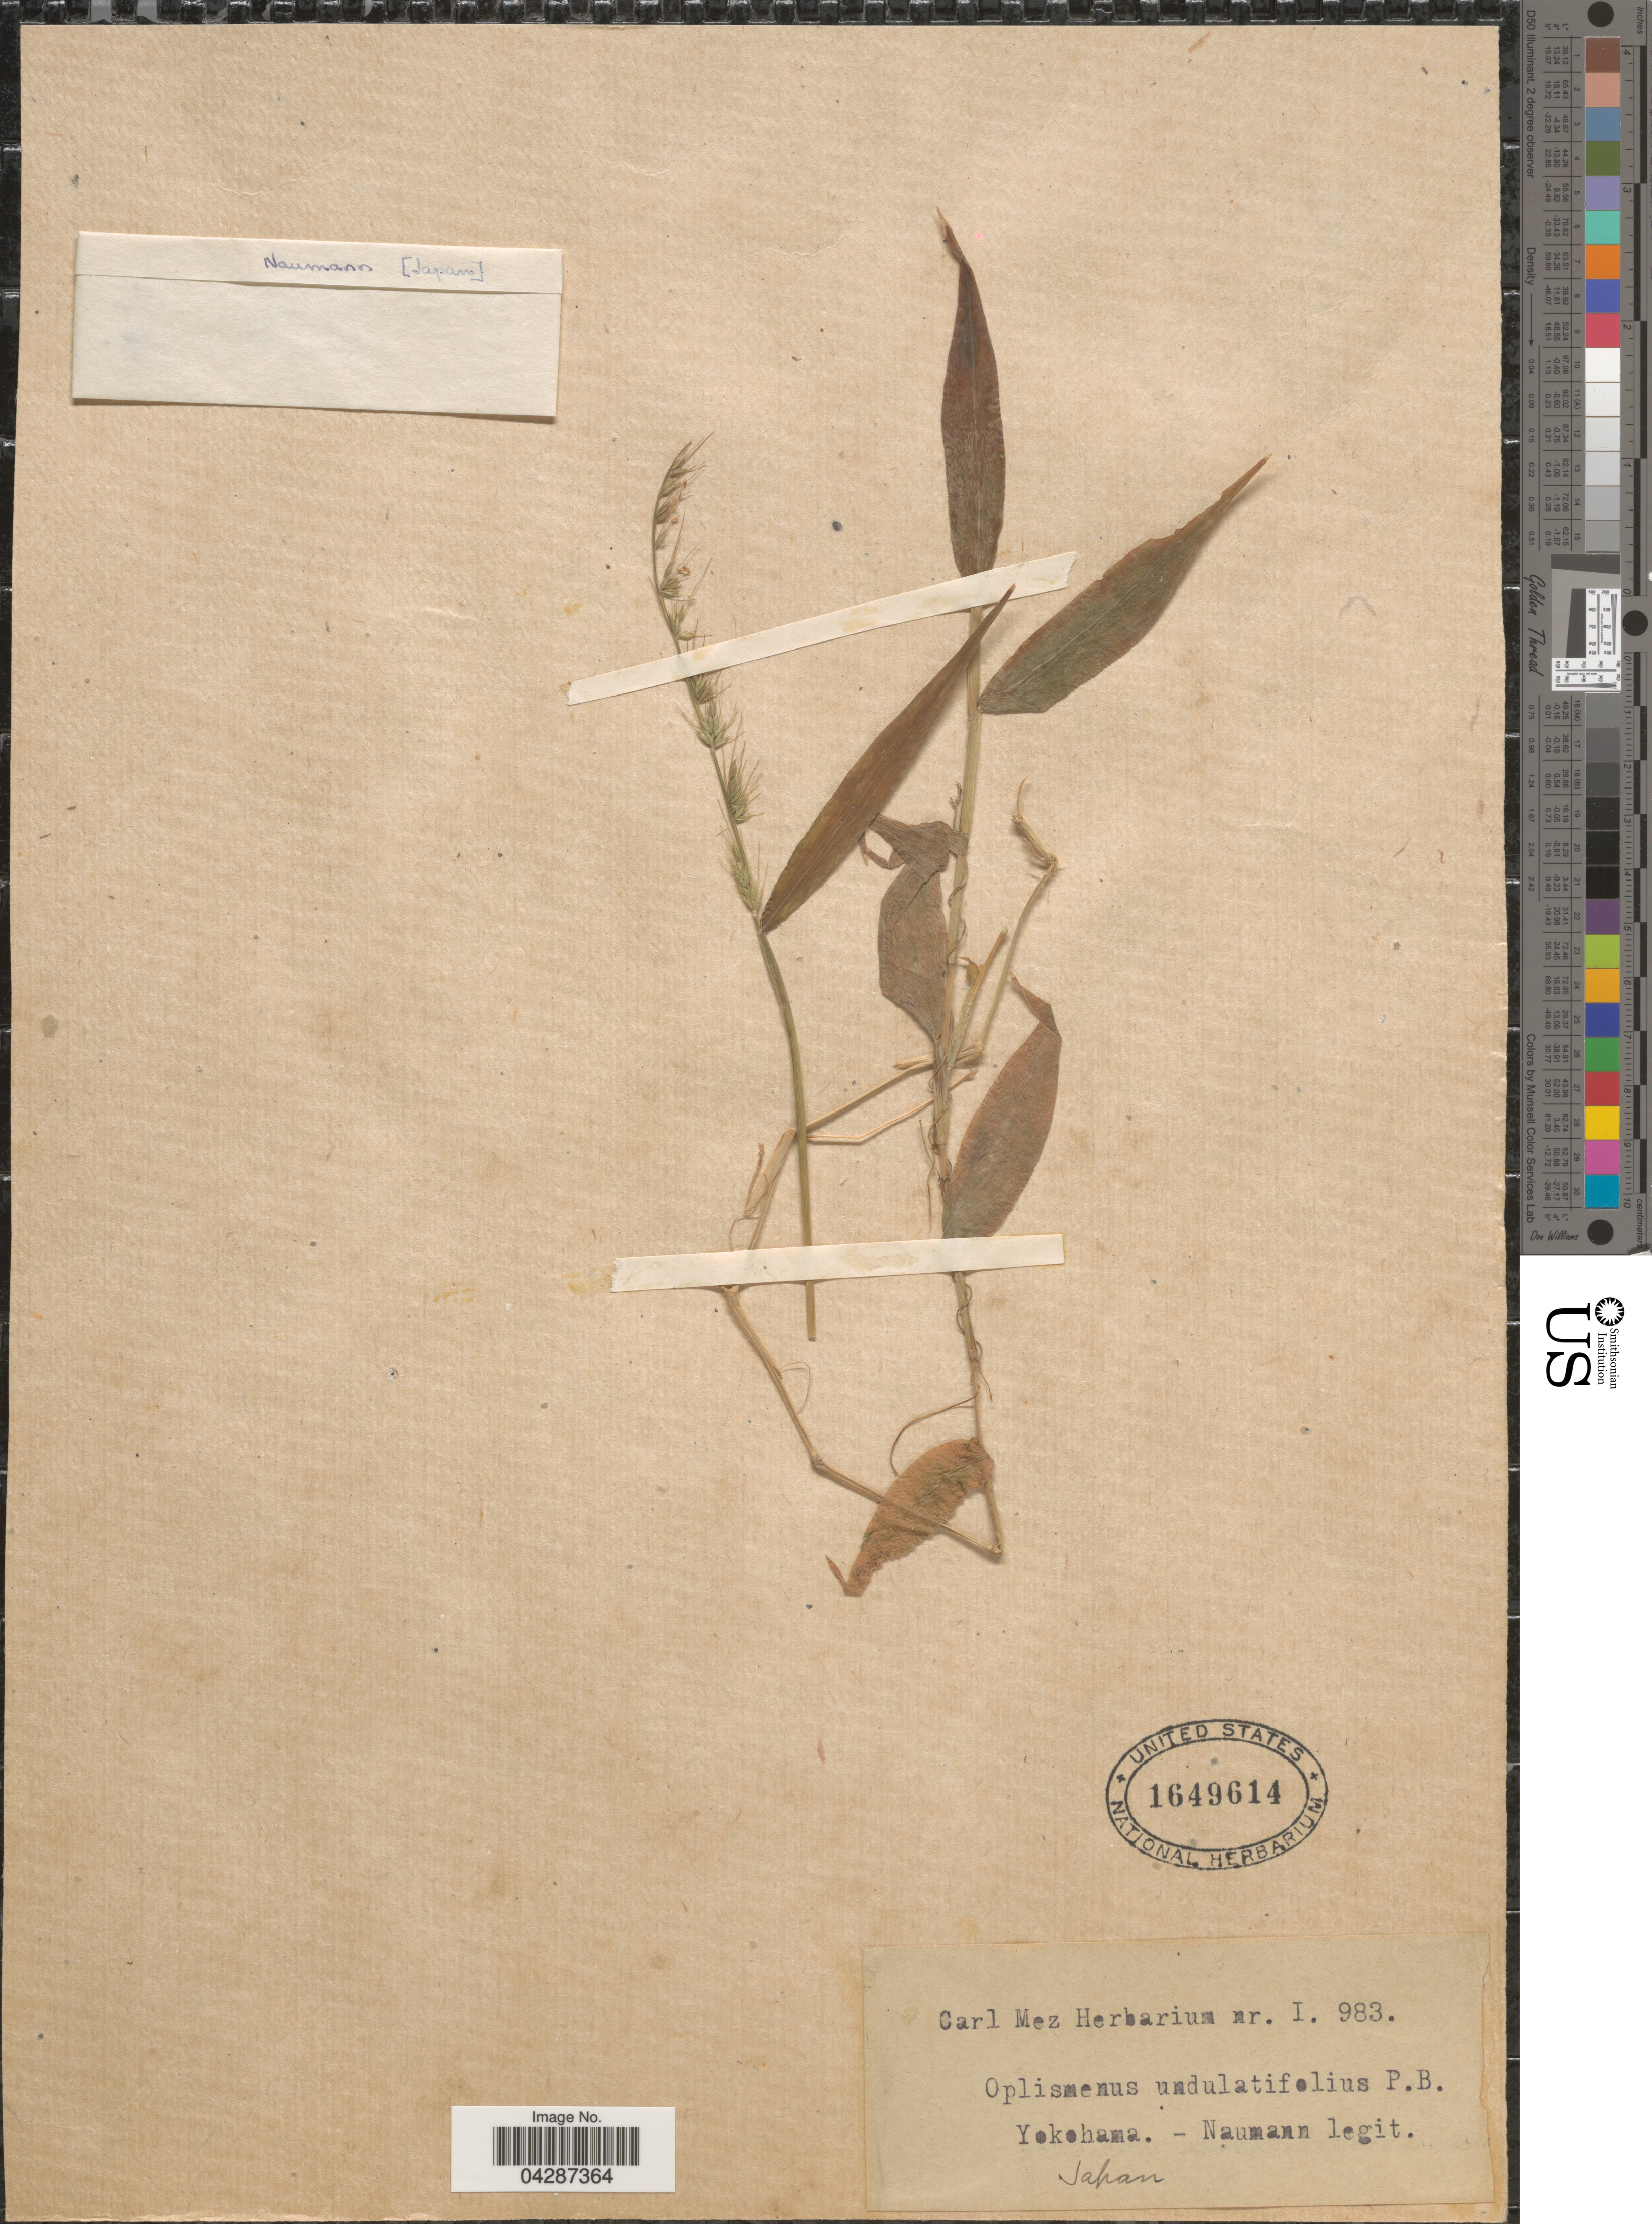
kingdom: Plantae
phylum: Tracheophyta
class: Liliopsida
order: Poales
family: Poaceae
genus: Oplismenus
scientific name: Oplismenus sp.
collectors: -. Naumann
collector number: I.983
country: Japan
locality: Yokohama.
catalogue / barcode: US 1649614